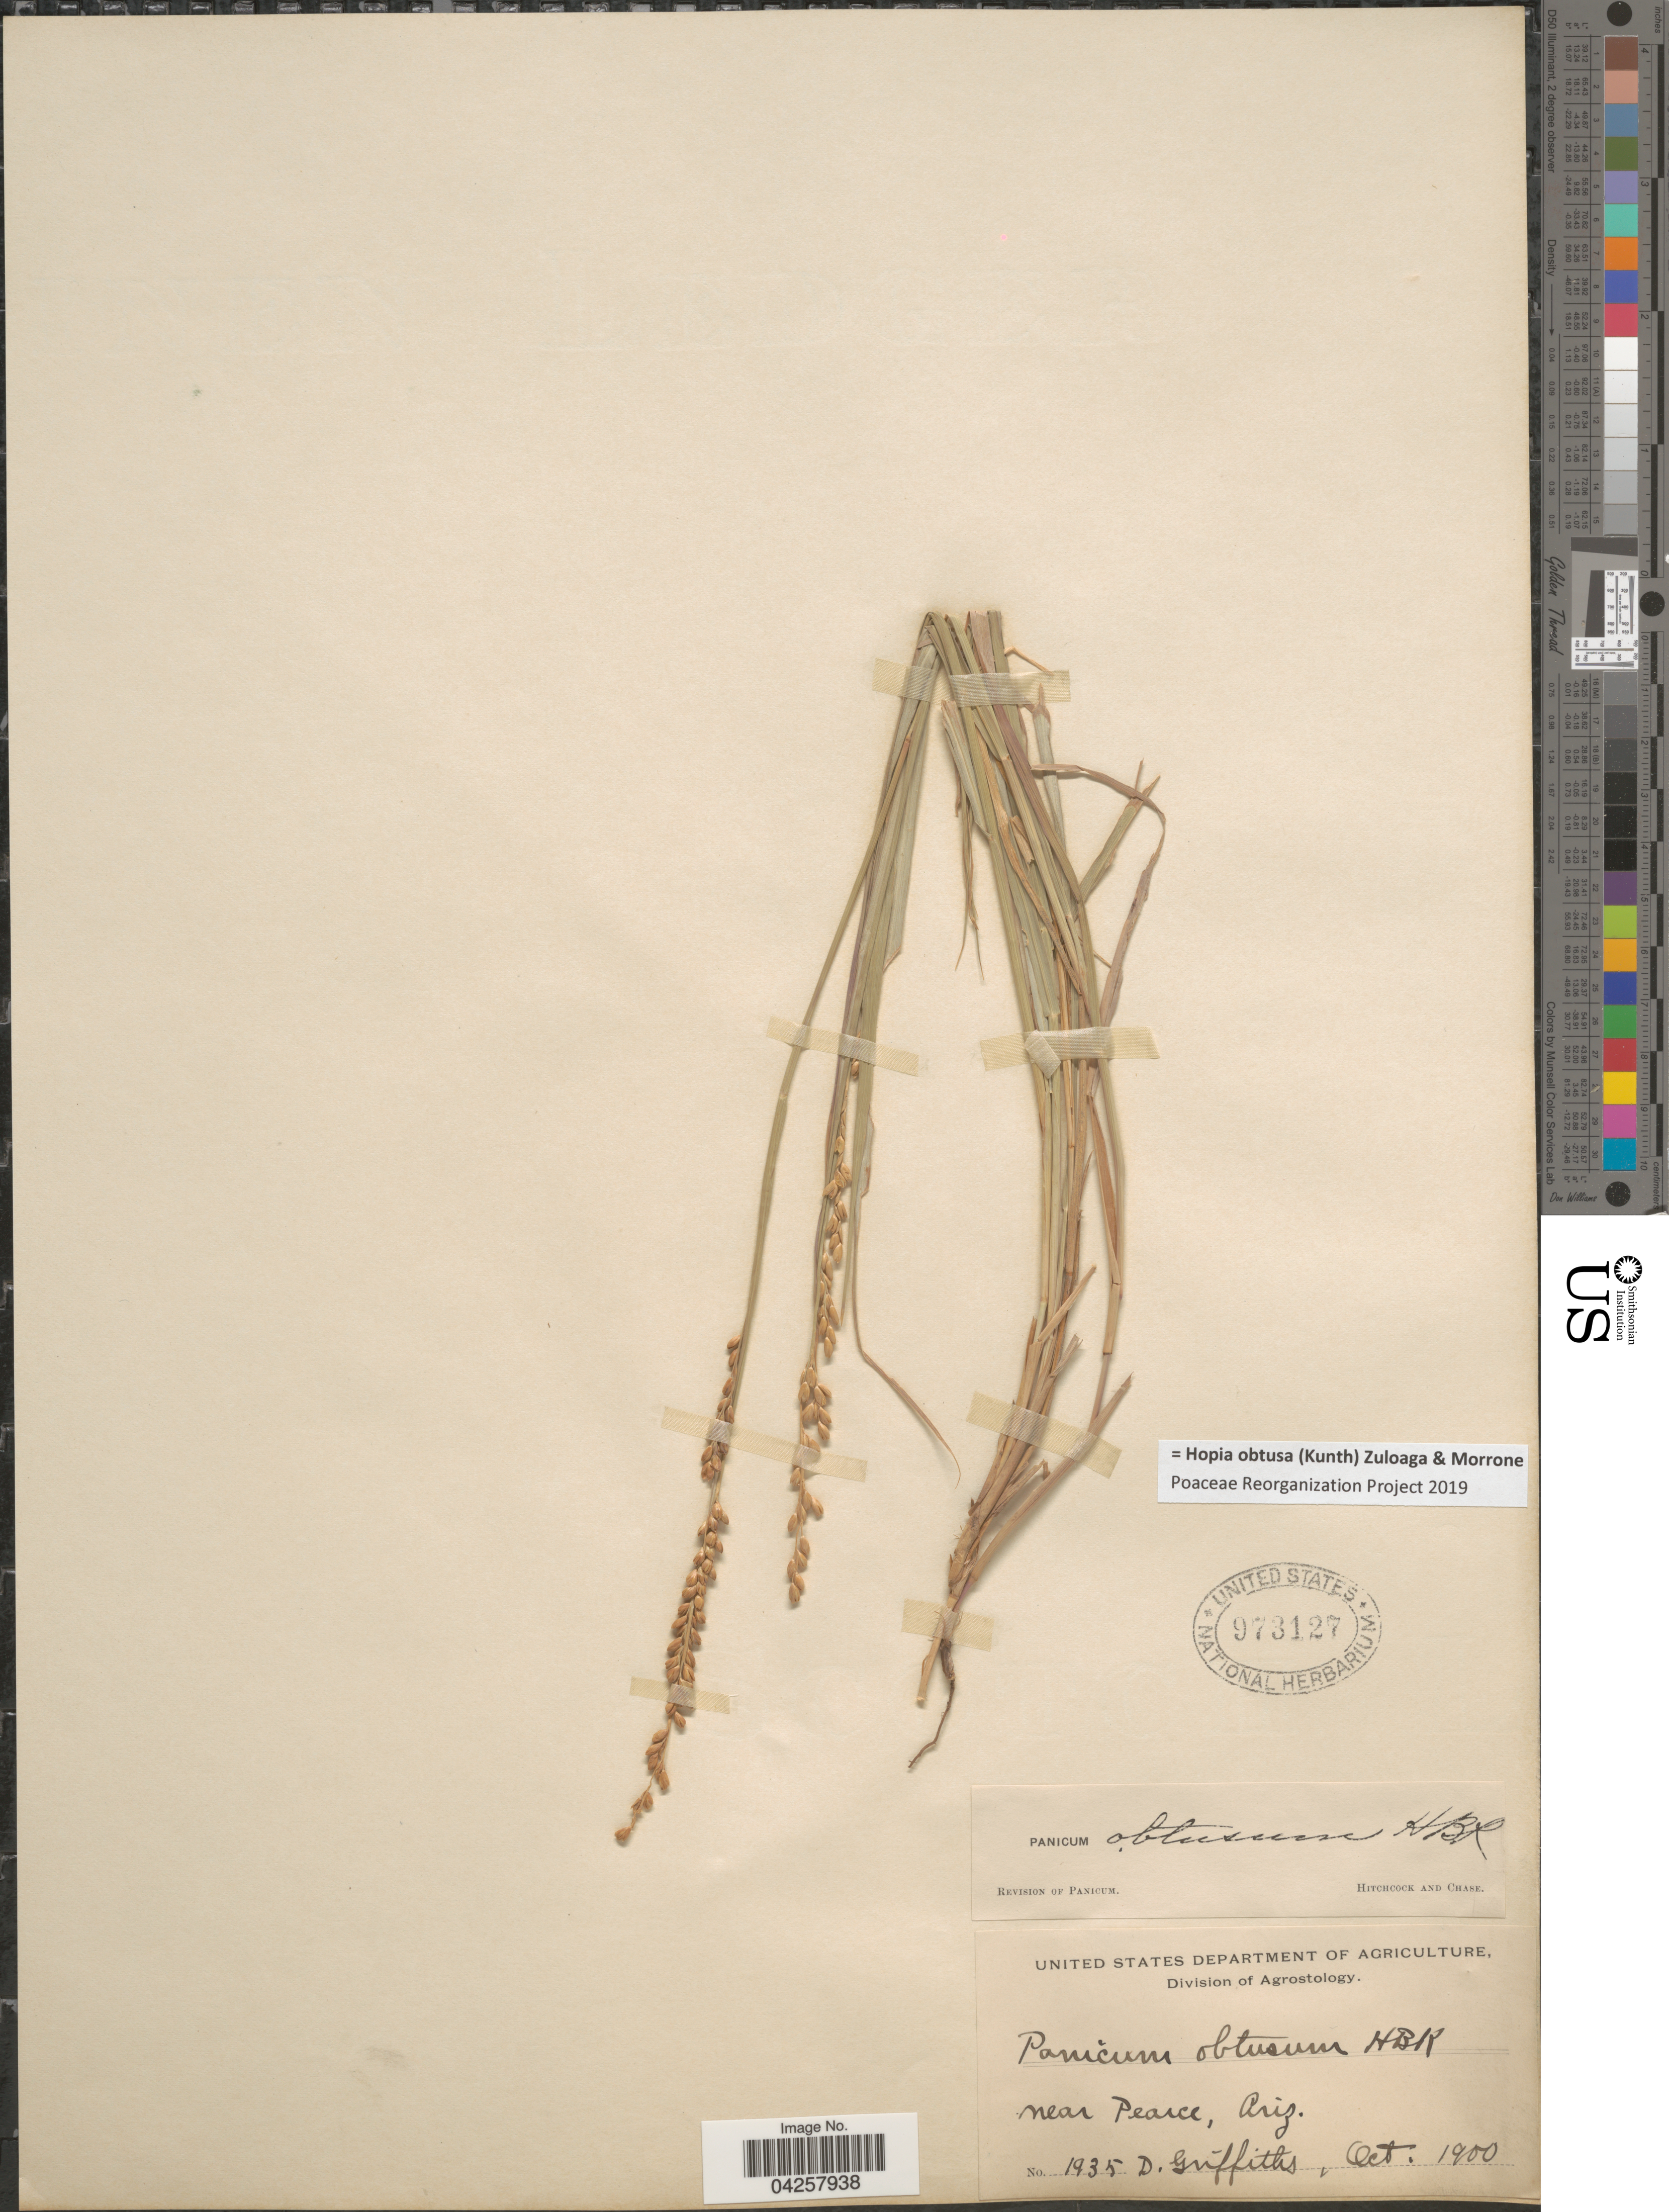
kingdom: Plantae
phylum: Tracheophyta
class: Liliopsida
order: Poales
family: Poaceae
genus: Hopia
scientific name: Hopia obtusa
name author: (Kunth) Zuloaga & Morrone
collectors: D. Griffiths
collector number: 1935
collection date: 1900-10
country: United States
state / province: Arizona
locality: Near Pearce.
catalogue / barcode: US 973127